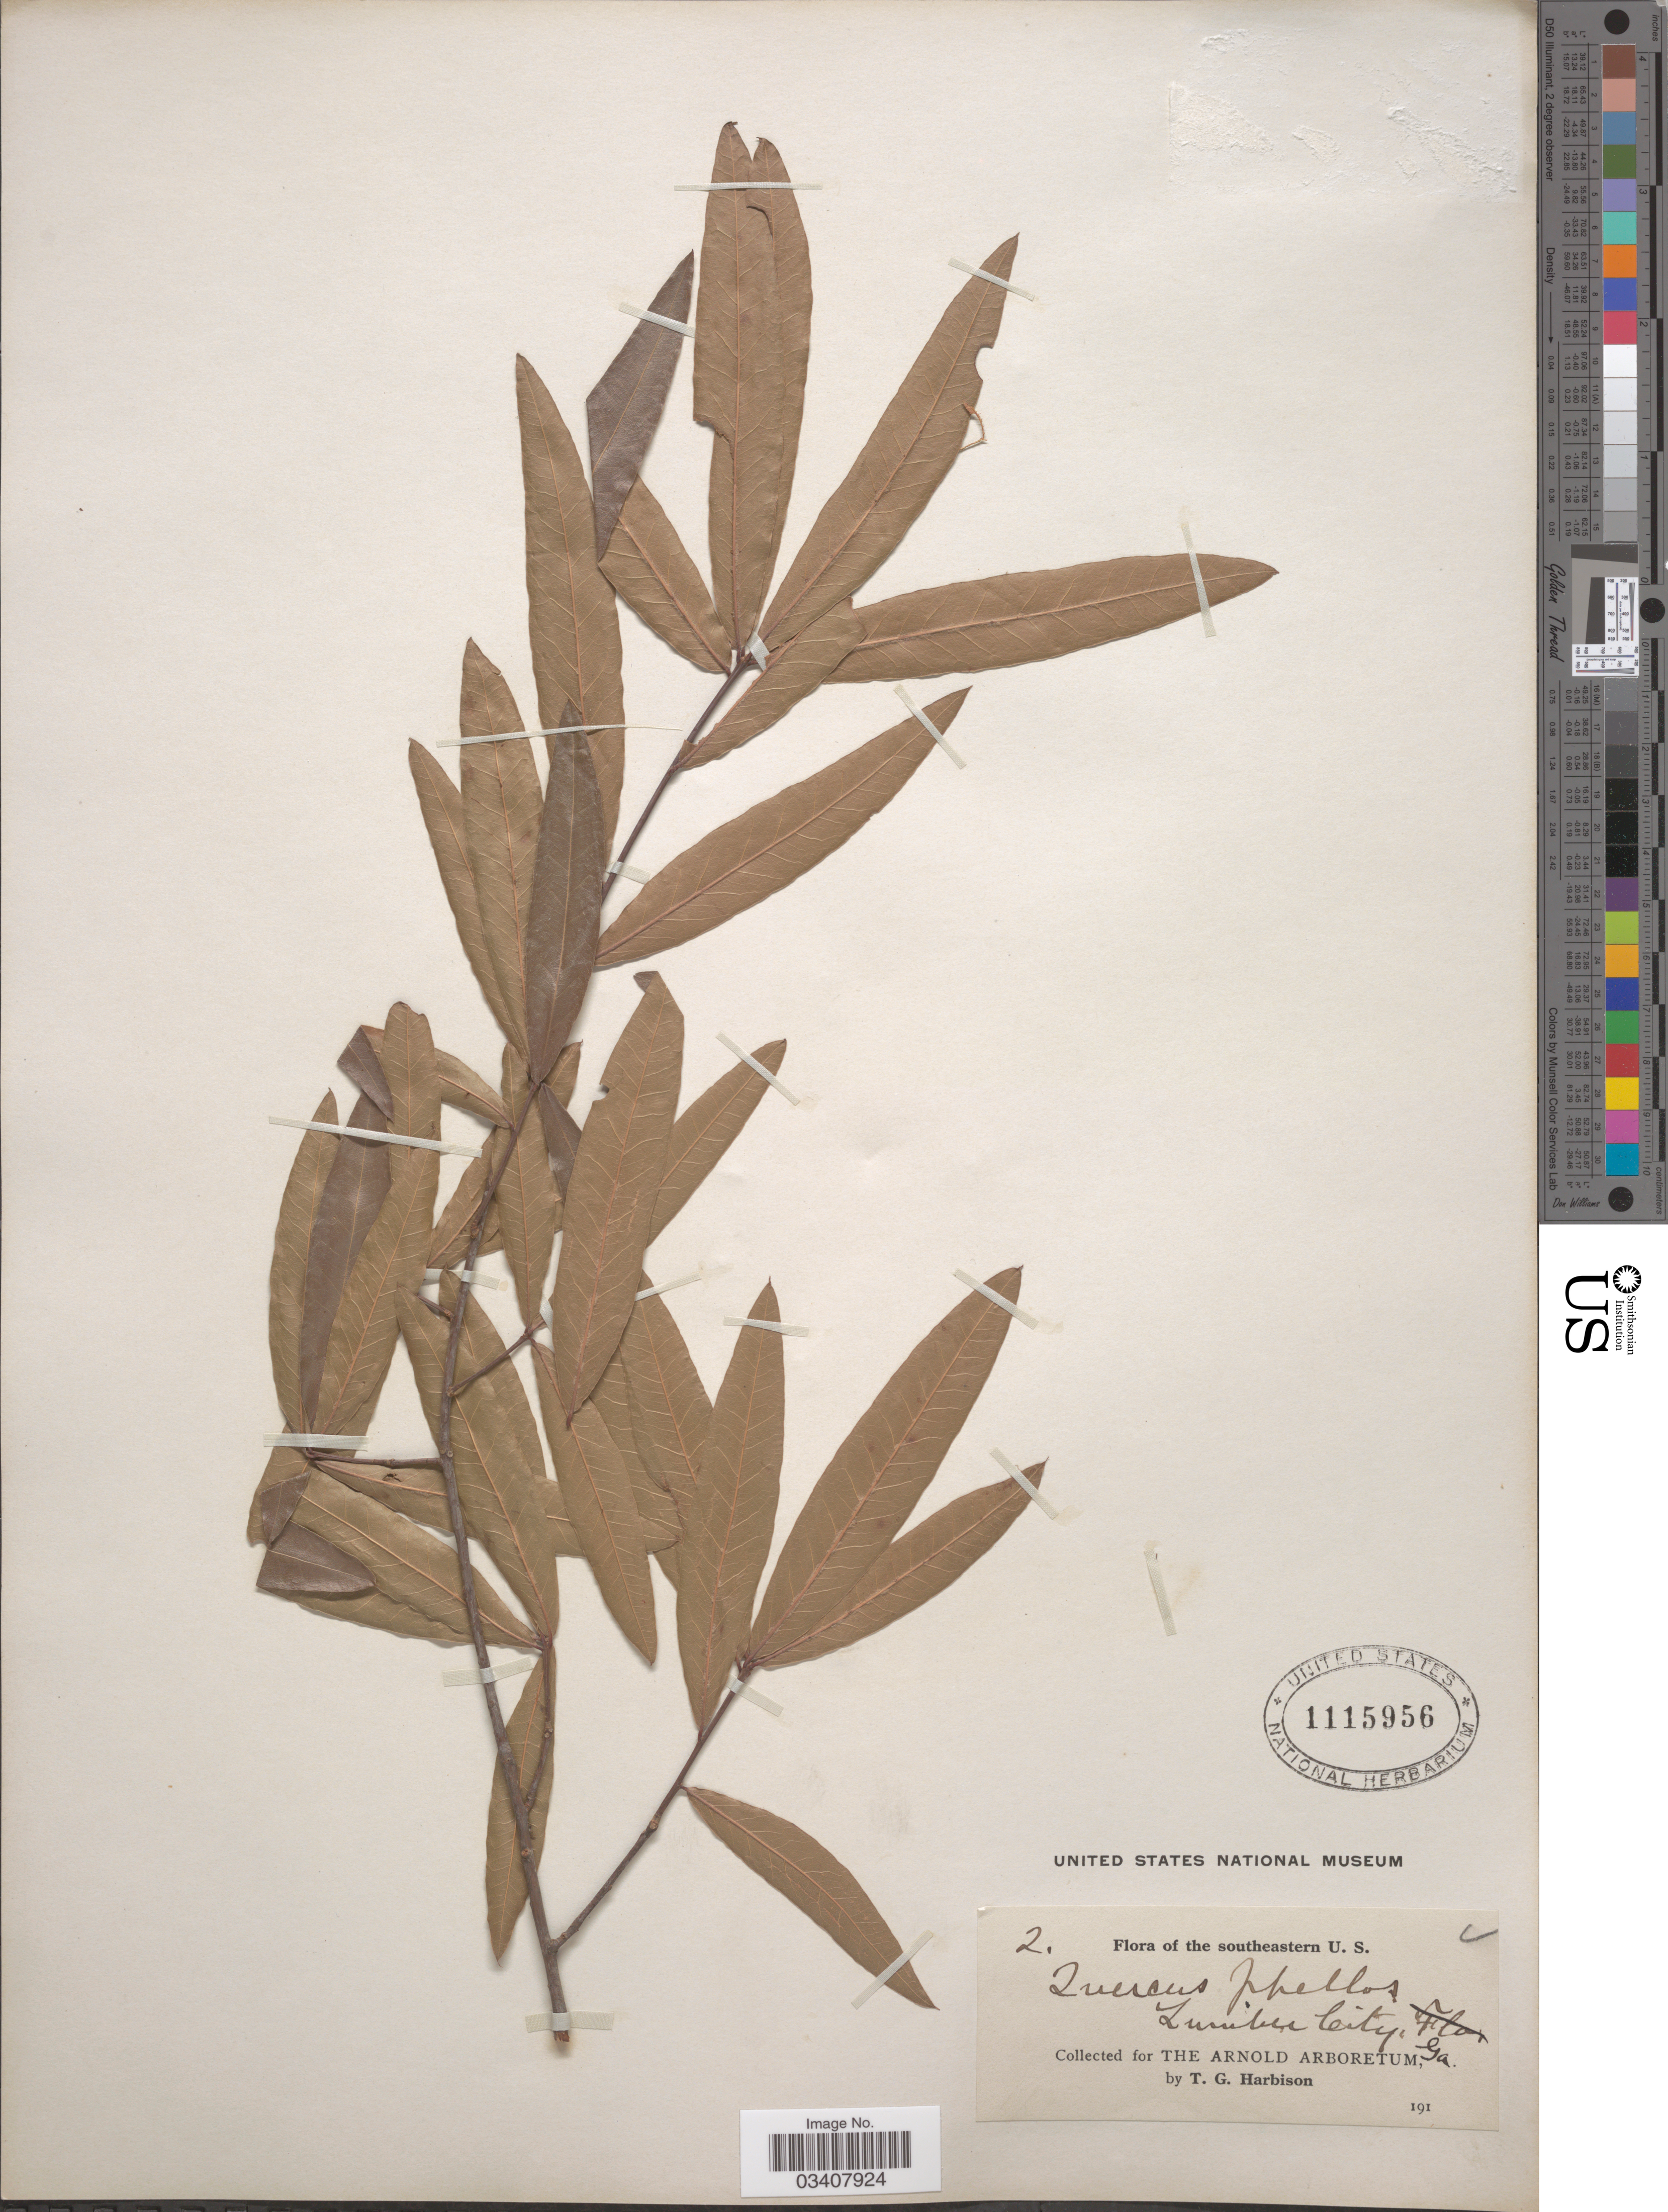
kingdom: Plantae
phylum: Tracheophyta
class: Magnoliopsida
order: Fagales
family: Fagaceae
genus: Quercus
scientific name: Quercus phellos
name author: L.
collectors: T. Harbison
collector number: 2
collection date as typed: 191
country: United States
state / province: Georgia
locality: The southeastern U. S. Lumber City.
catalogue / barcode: US 1115956